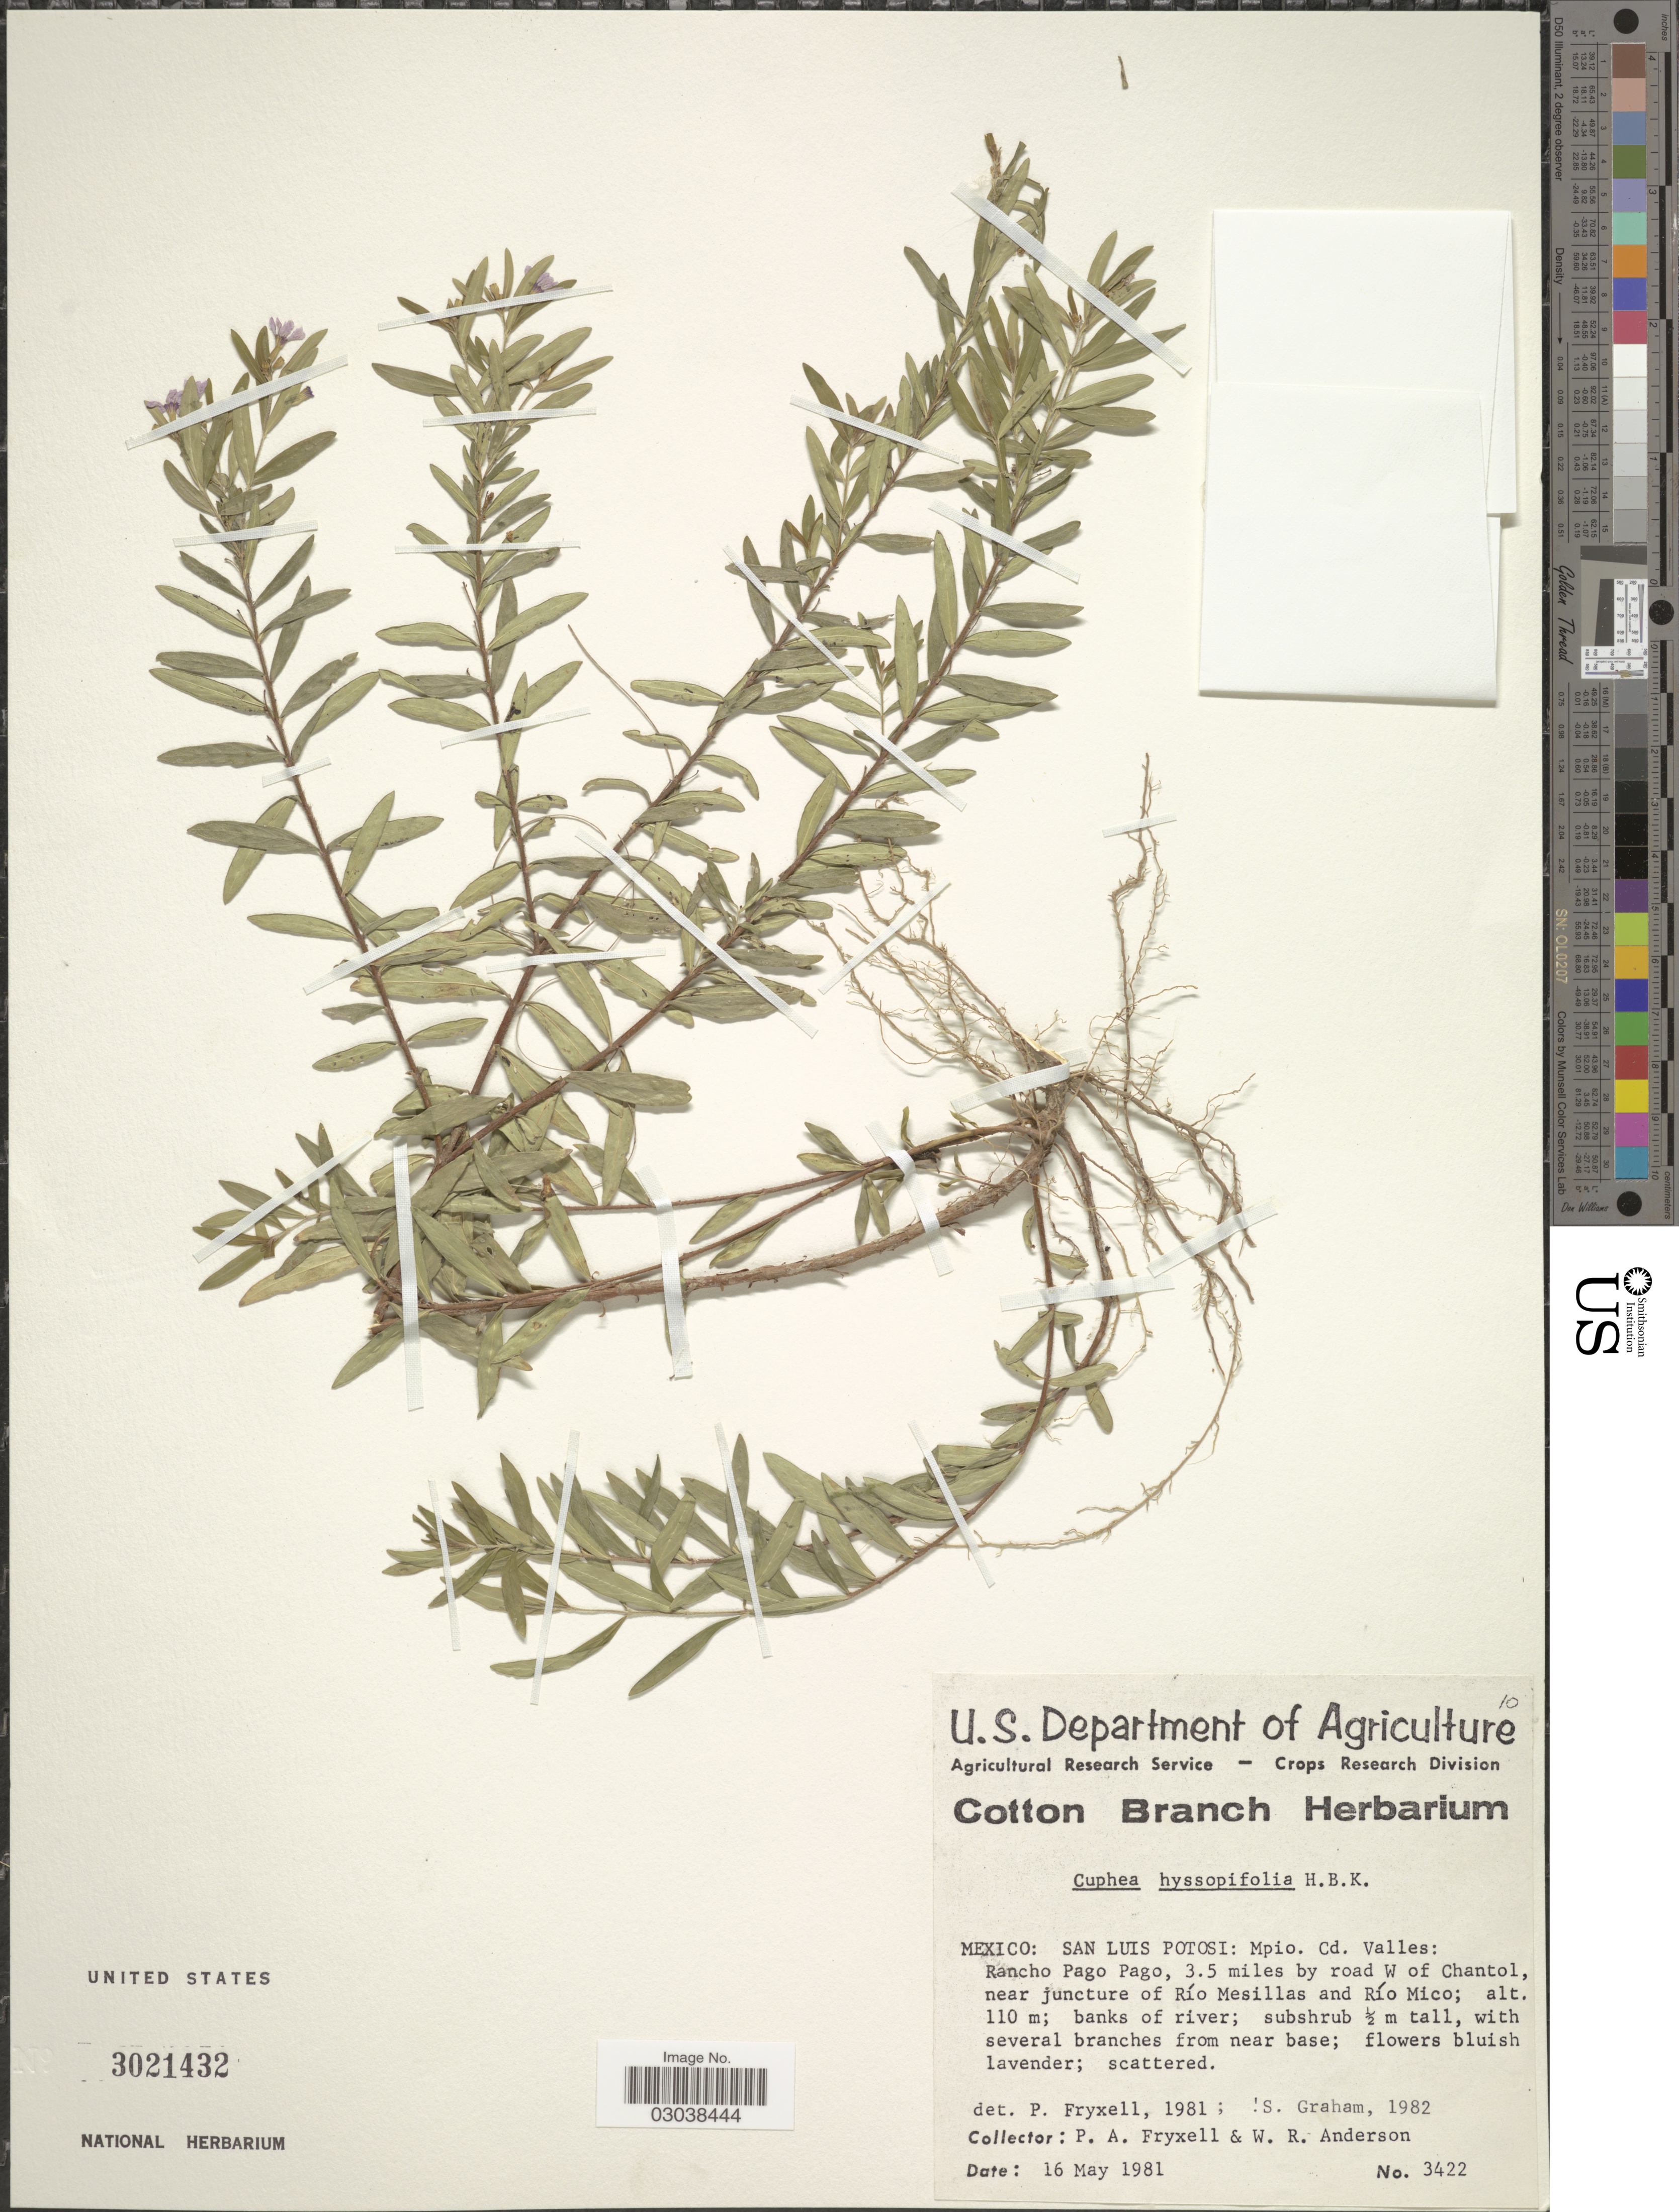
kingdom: Plantae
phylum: Tracheophyta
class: Magnoliopsida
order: Myrtales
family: Lythraceae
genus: Cuphea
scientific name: Cuphea hyssopifolia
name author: Kunth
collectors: P. A. Fryxell & W. Anderson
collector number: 3422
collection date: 1981-05-16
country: Mexico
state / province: San Luis Potosí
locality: Mpio. Cd. Valles: Rancho Pago Pago, 3.5 miles by road W of Chantol, near juncture of Río Mesillas and Río Mico.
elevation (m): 110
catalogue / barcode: US 3021432